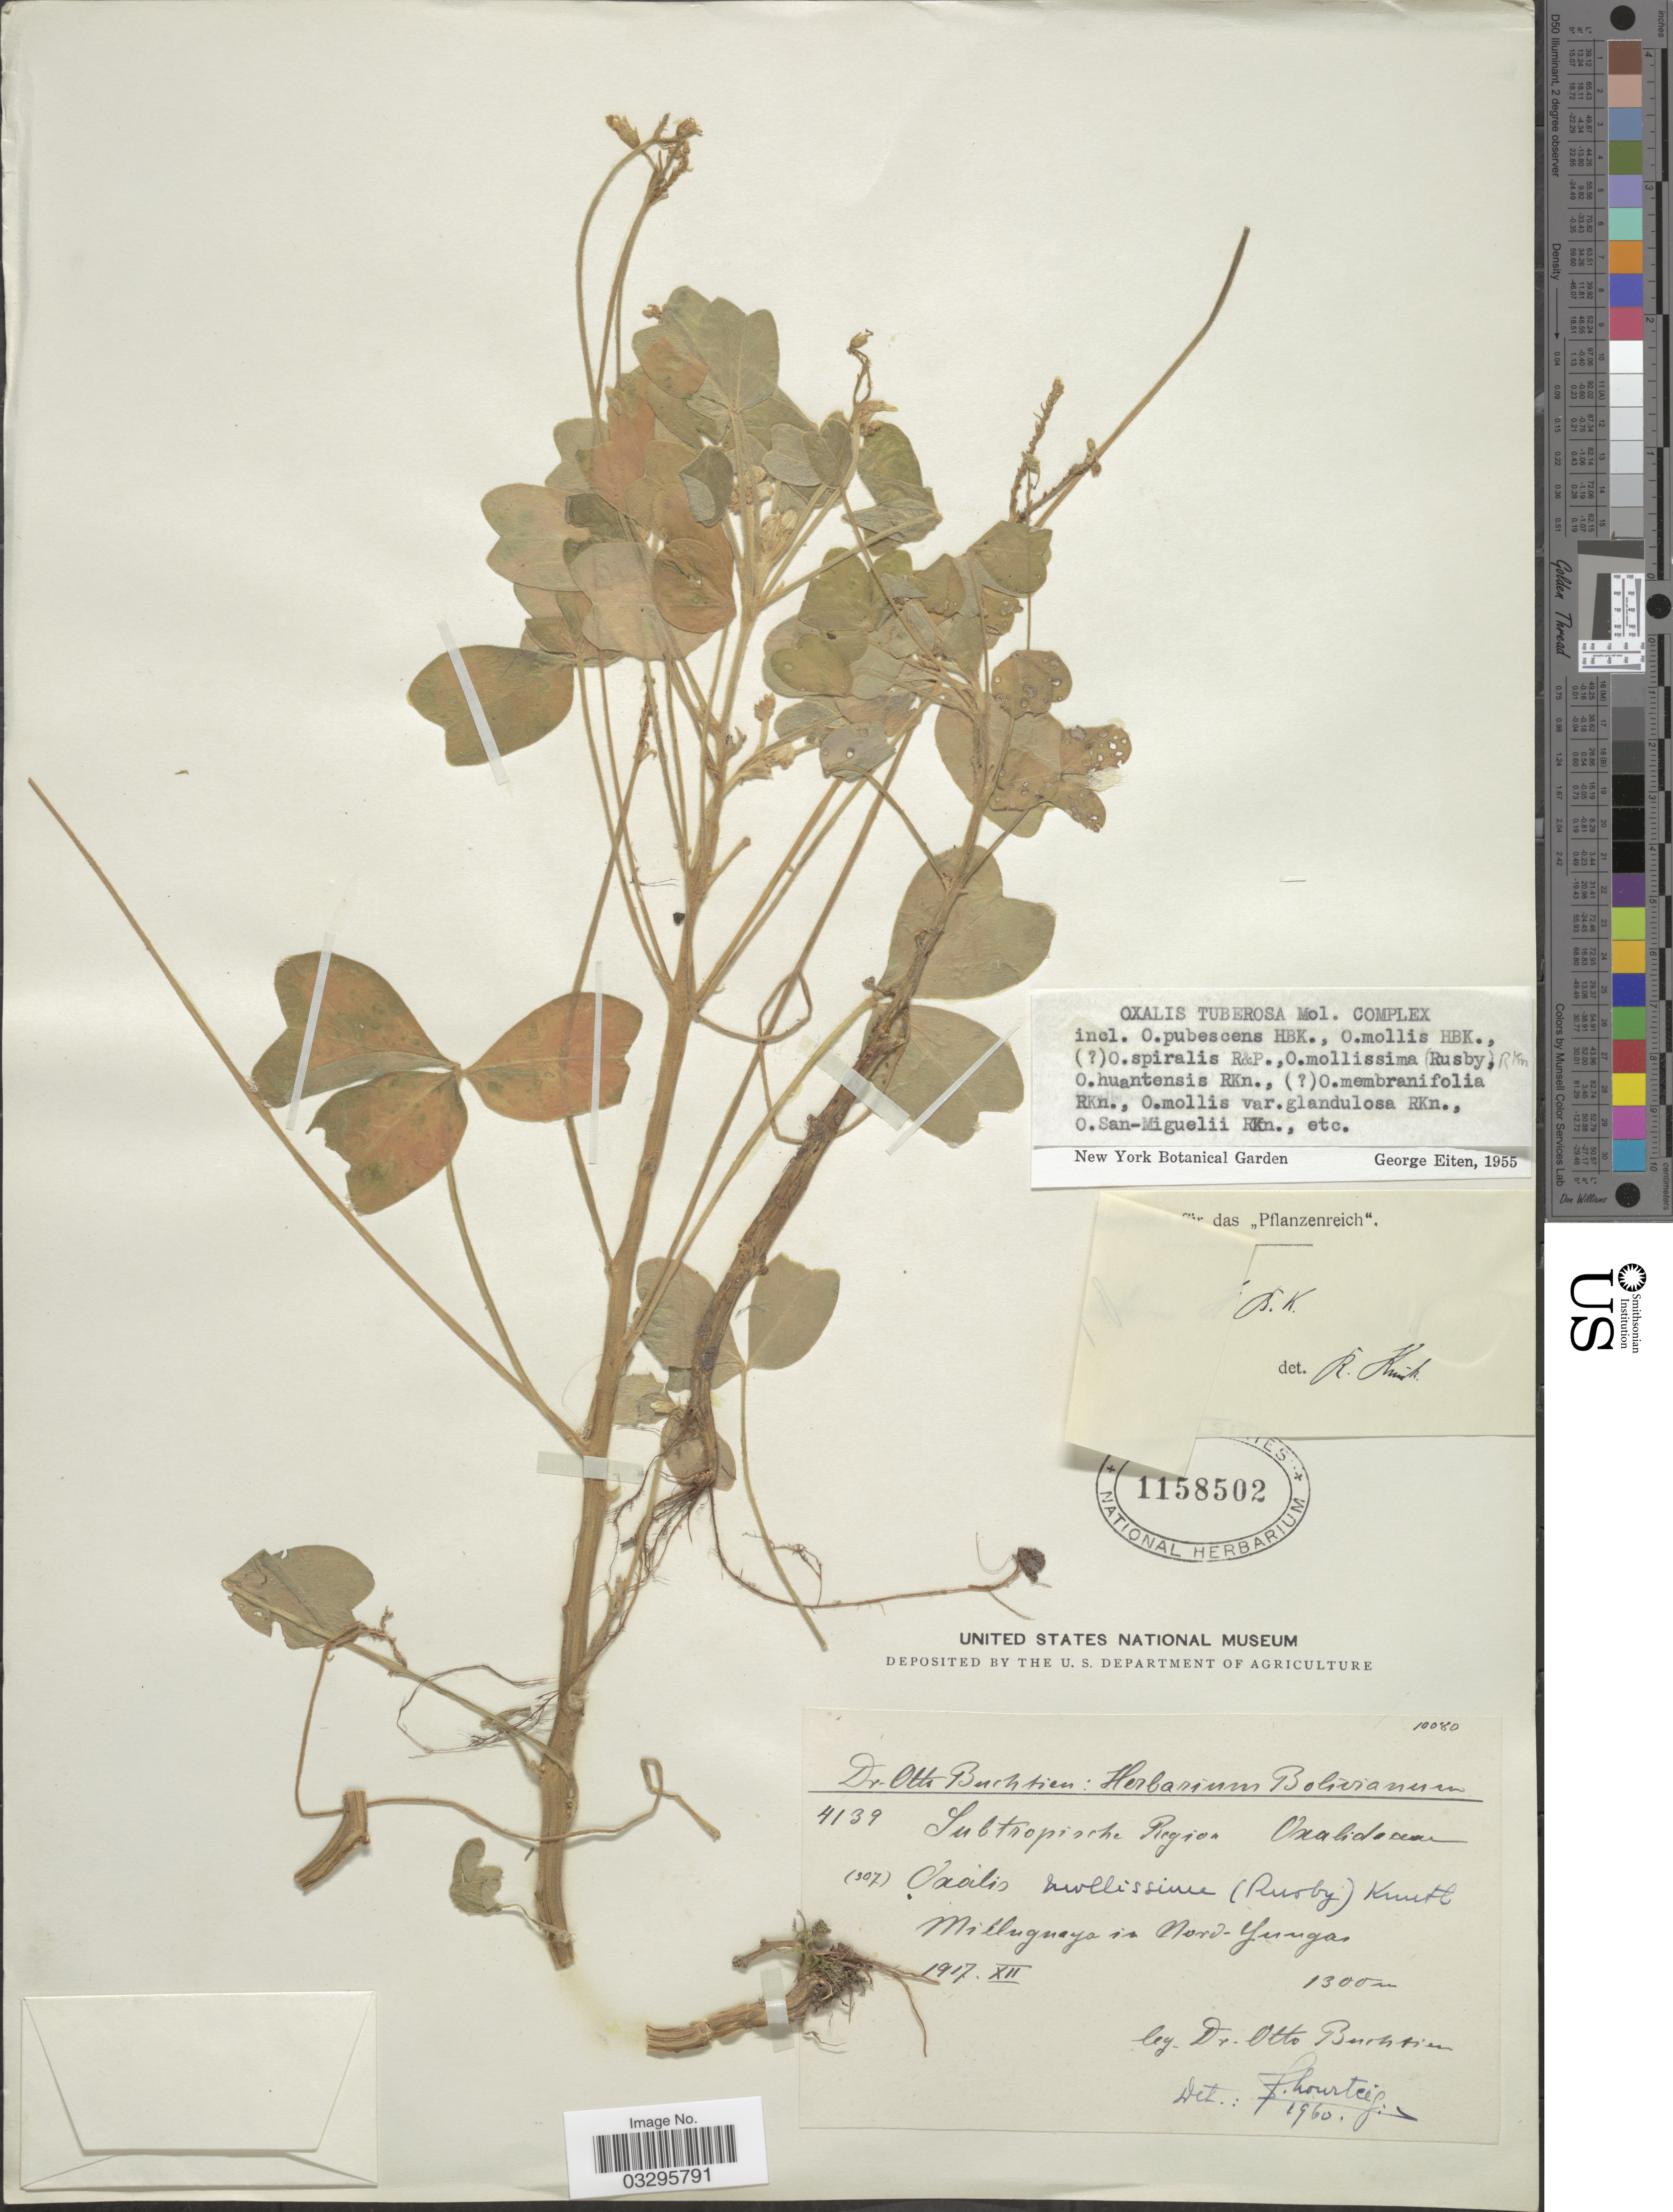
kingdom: Plantae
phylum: Tracheophyta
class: Magnoliopsida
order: Oxalidales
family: Oxalidaceae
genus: Oxalis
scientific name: Oxalis mollissima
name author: (Rusby) R. Knuth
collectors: O. Buchtien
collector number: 4139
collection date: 1917-12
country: Bolivia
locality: Subtropische Region. Milluguaya in Nord-Yungas.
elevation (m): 1300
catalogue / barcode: US 1158502